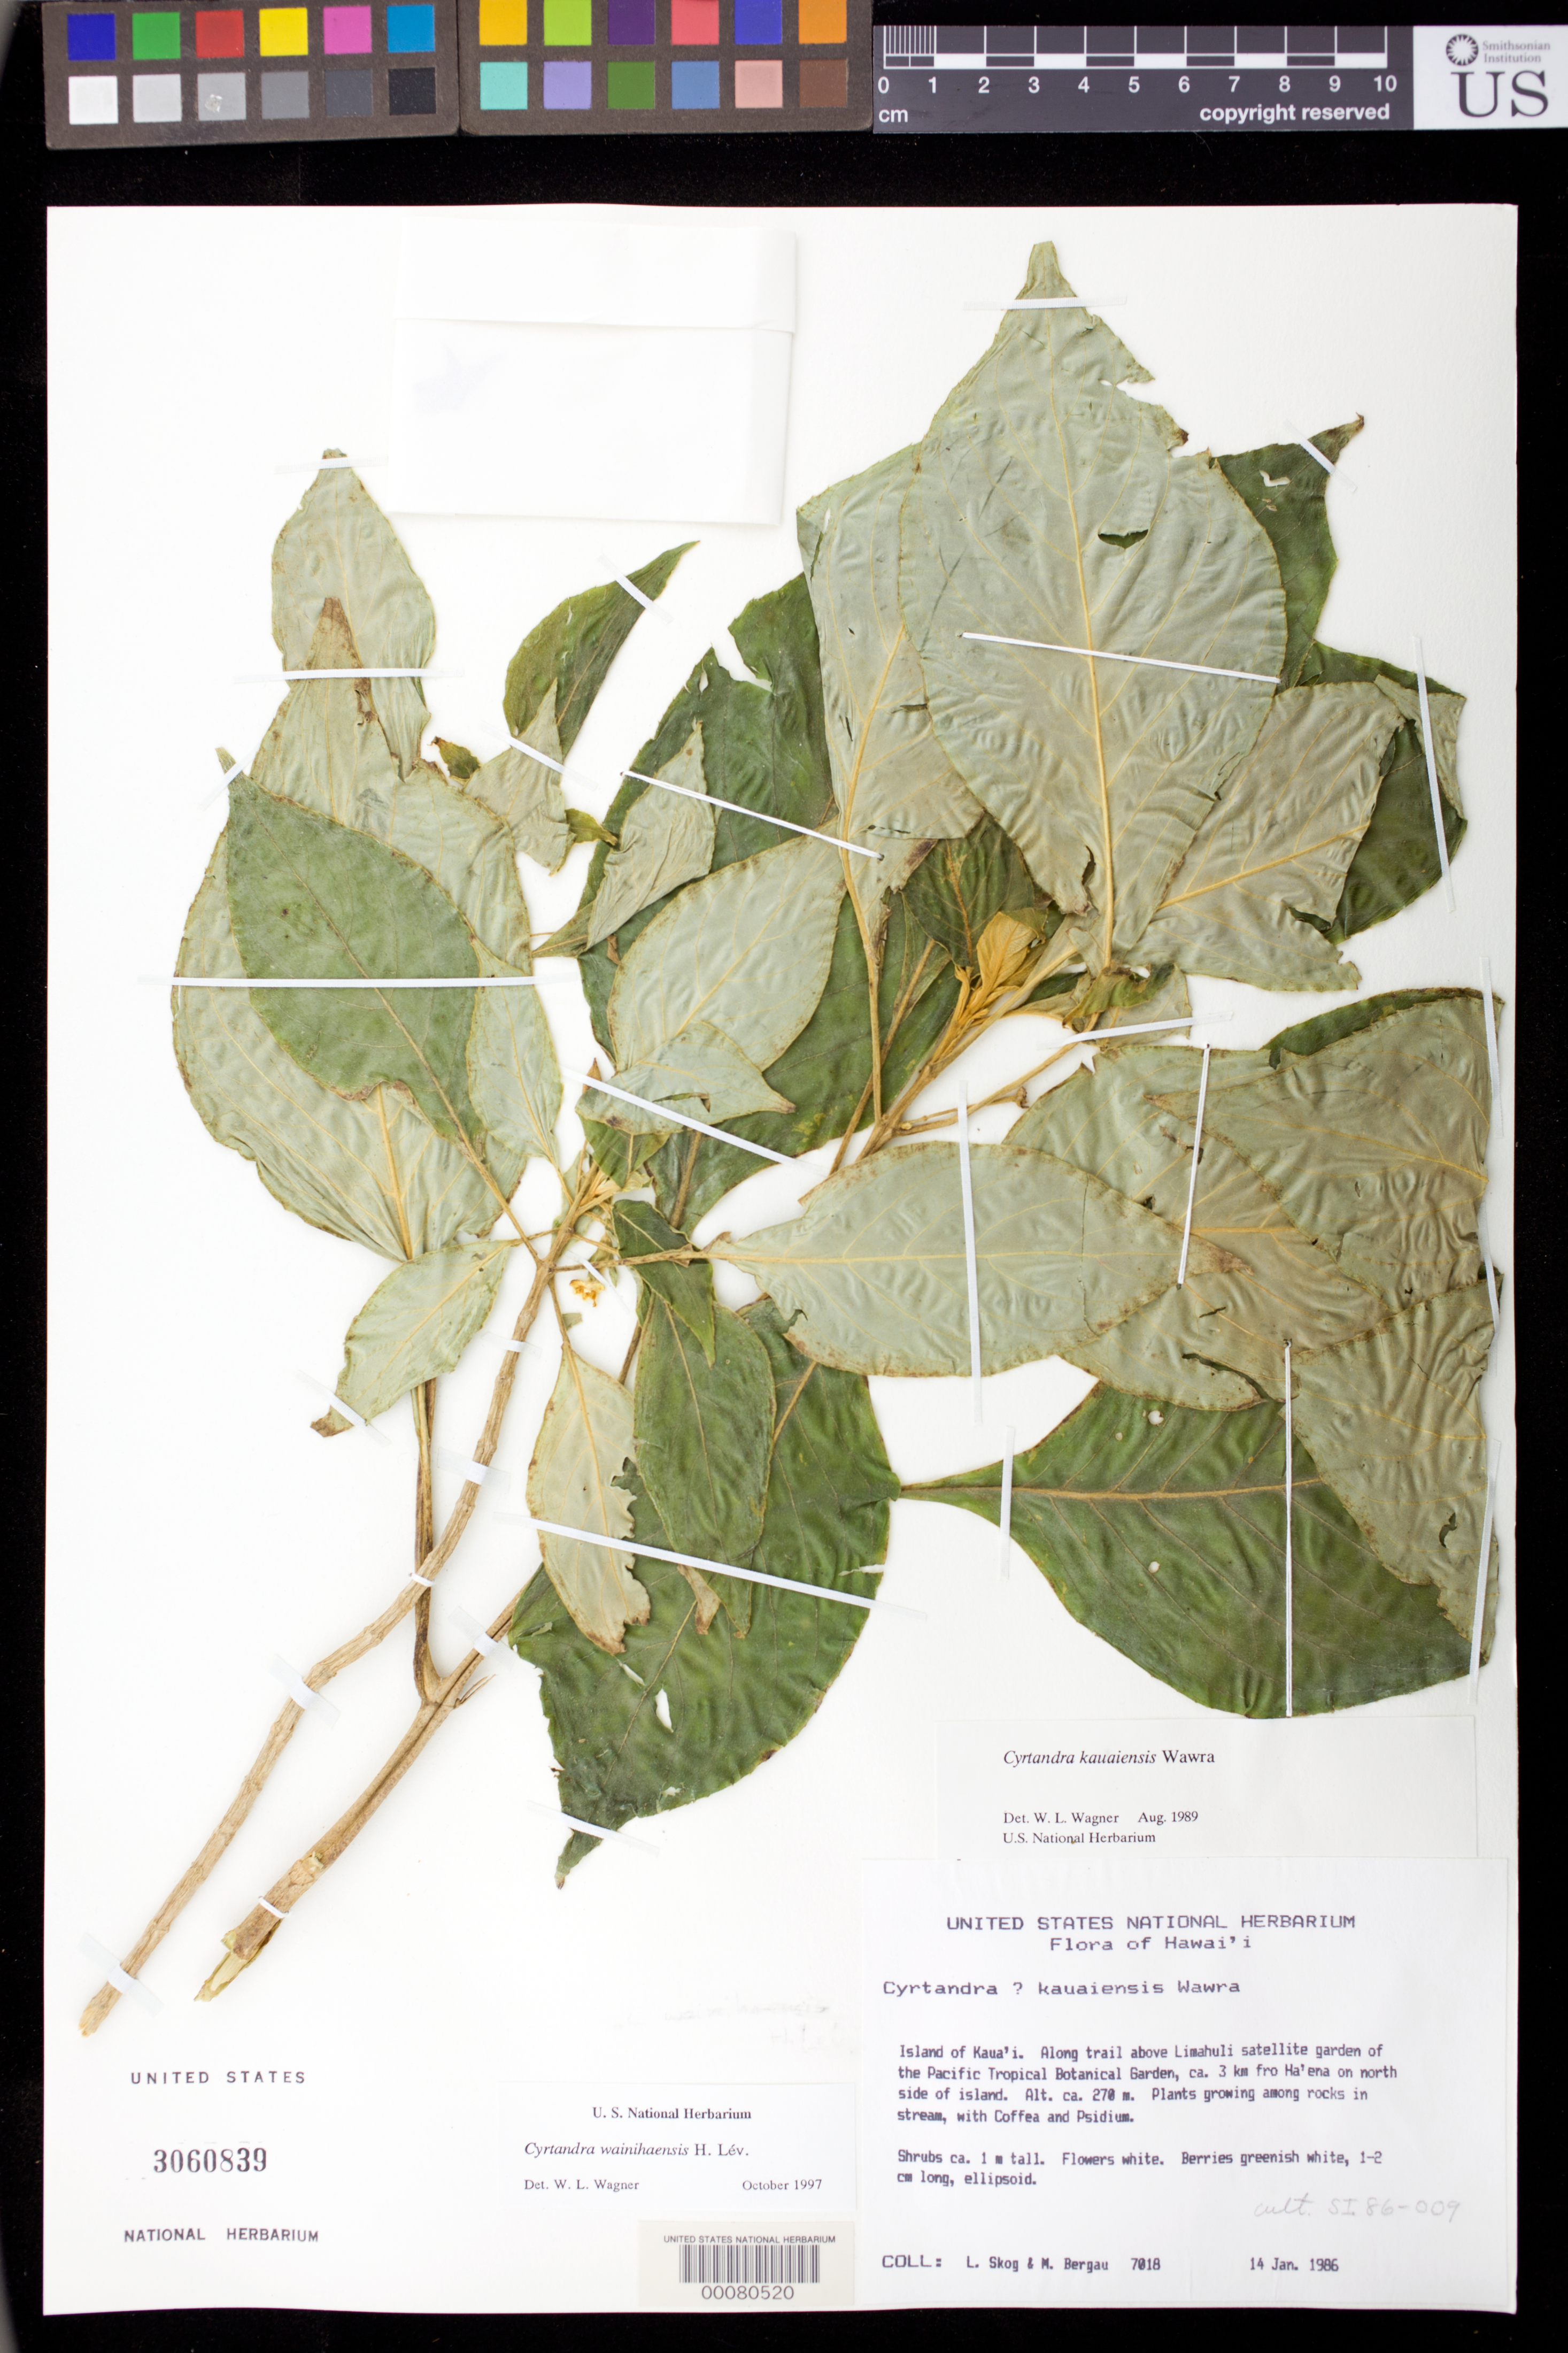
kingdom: Plantae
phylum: Tracheophyta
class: Magnoliopsida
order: Lamiales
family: Gesneriaceae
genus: Cyrtandra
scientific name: Cyrtandra wainihaensis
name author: H. Lév.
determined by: Wagner, W. L., (BOT), Smithsonian Institution - National Museum of Natural History (UNITED STATES)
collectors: L. E. Skog & M. Bergau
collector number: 7018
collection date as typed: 14 Jan 1986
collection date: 1986-01-14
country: United States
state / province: Hawaii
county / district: Kauai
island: Kaua'i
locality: Along trail above Limahuli satellite garden of the Pacific Tropical Botanical Garden, about 3 km from haena on N of island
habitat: Plants growing among rocks in stream, with coffea and psidium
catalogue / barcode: US 3060839